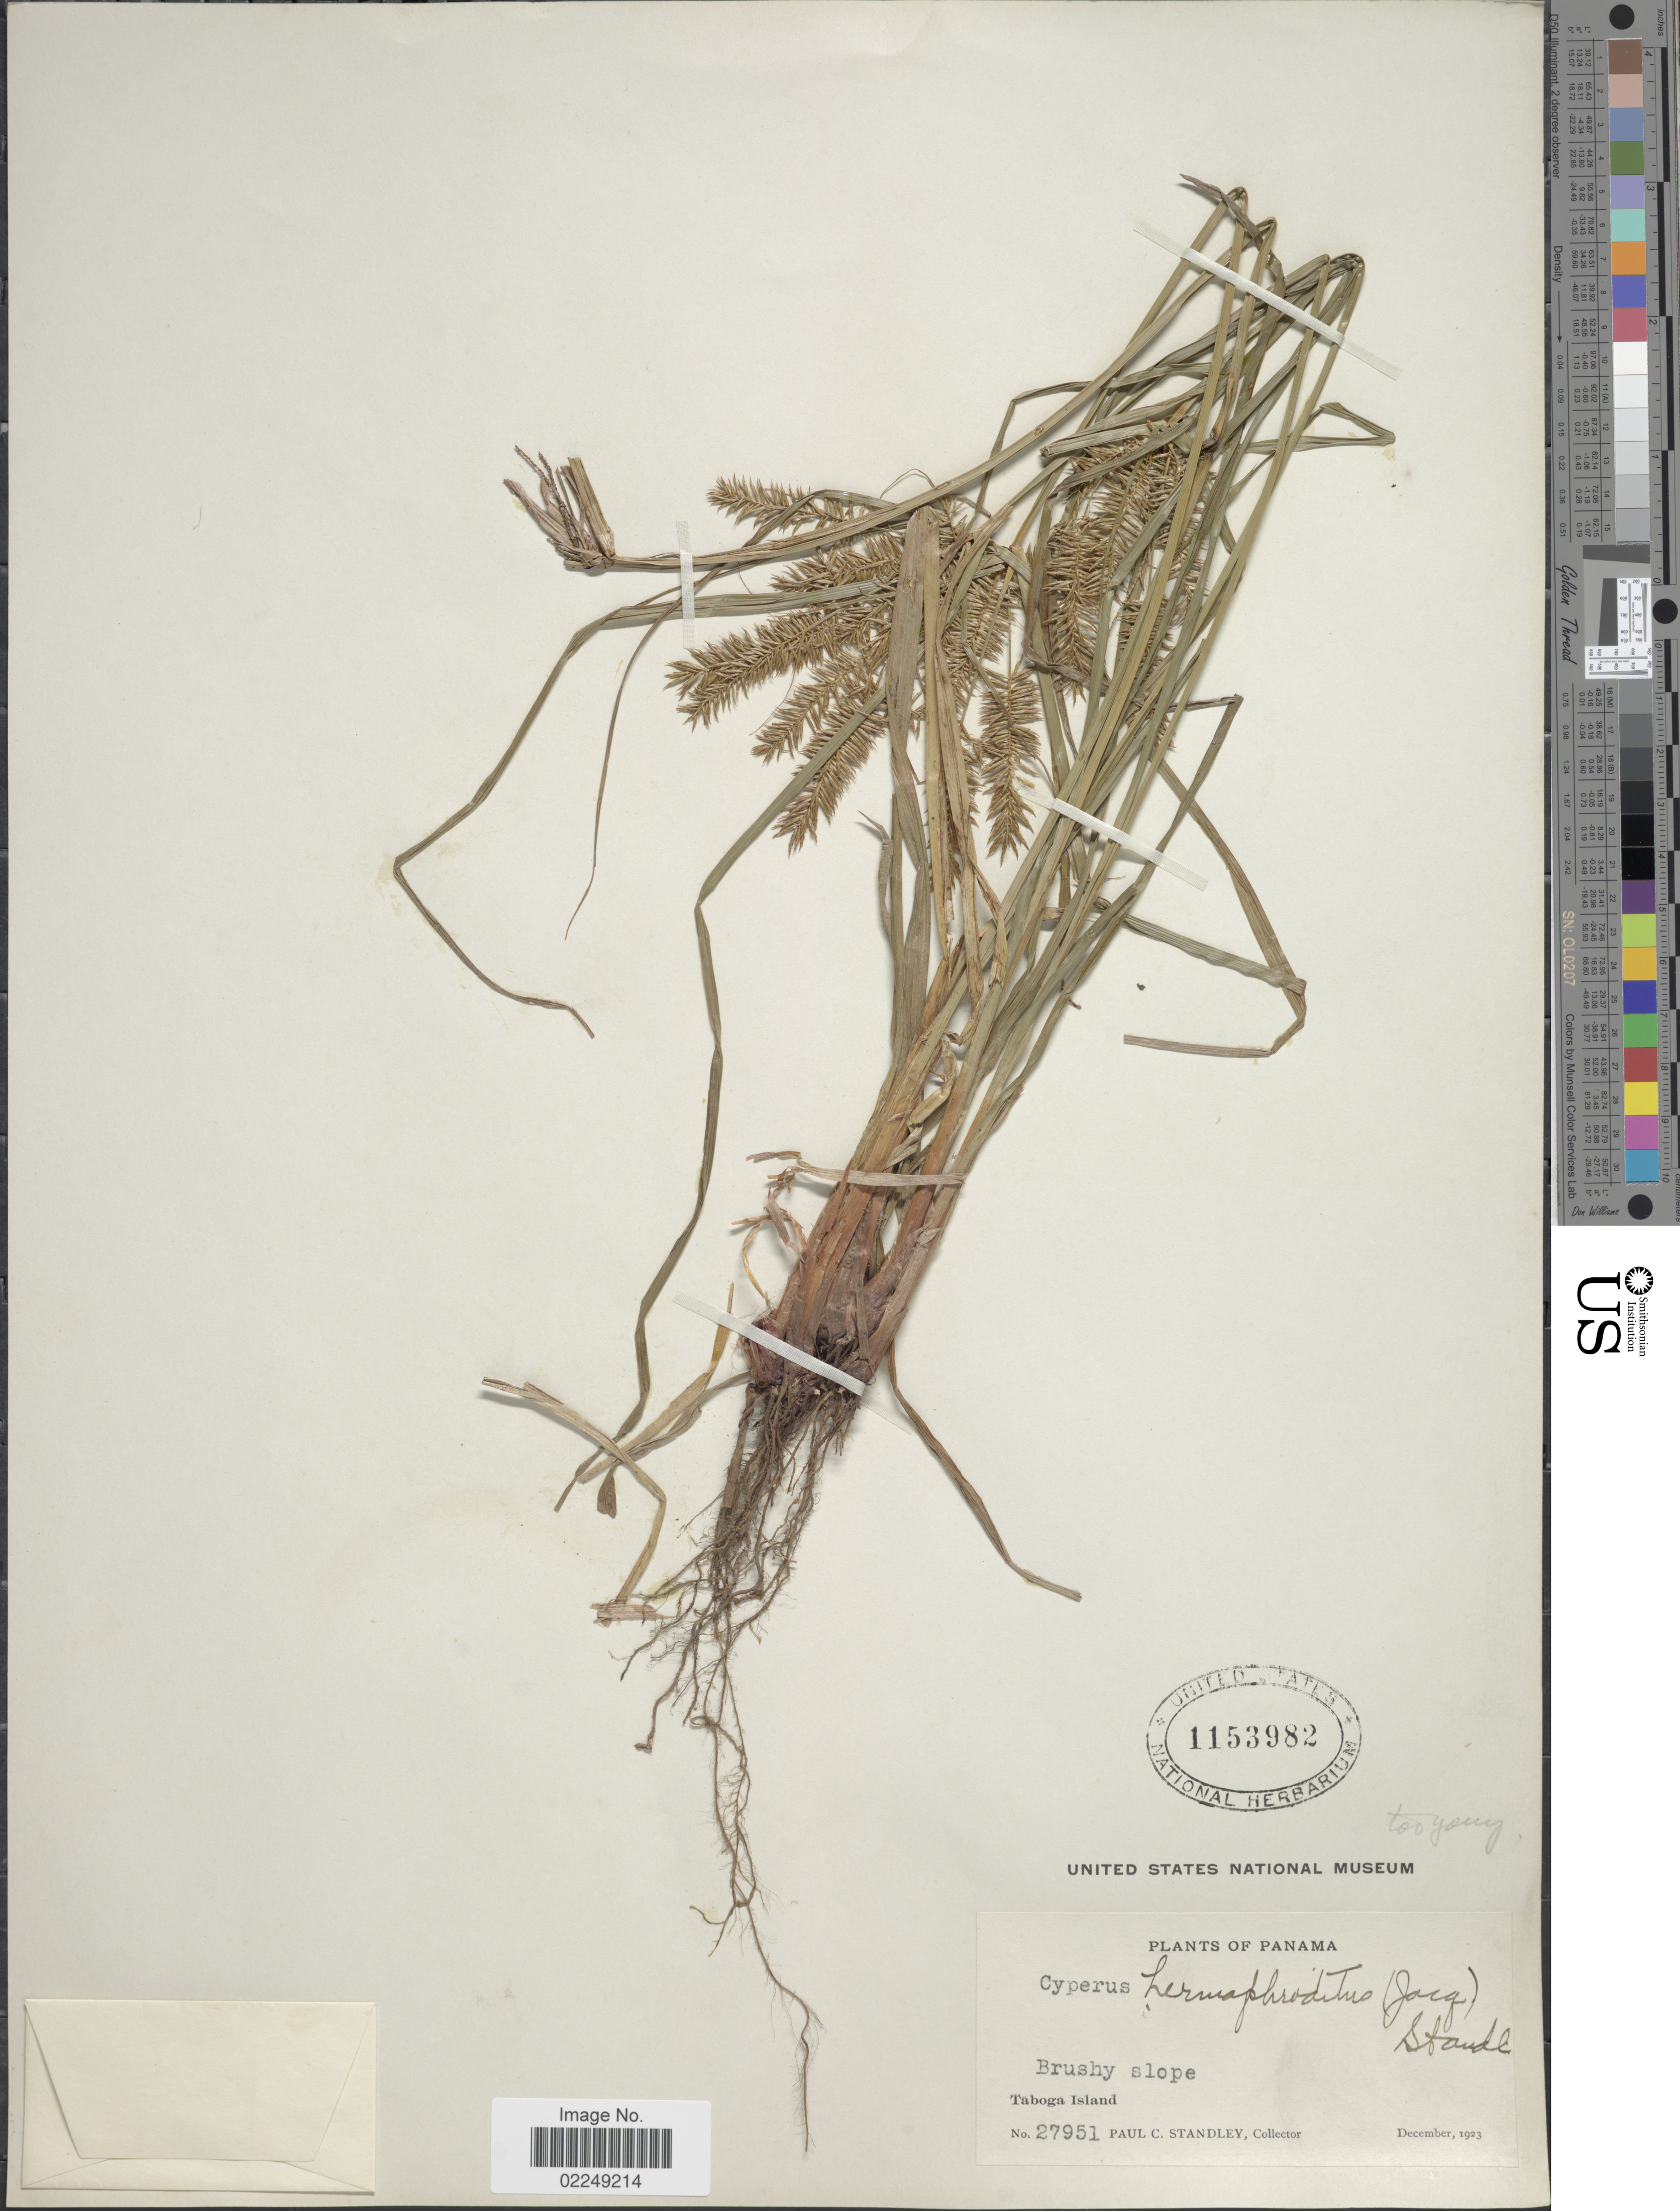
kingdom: Plantae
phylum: Tracheophyta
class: Liliopsida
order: Poales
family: Cyperaceae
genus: Cyperus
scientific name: Cyperus hermaphroditus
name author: (Jacq.) Standl.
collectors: P. C. Standley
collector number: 27951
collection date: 1923-12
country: Panama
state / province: Panamá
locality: Taboga Island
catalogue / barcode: US 1153982